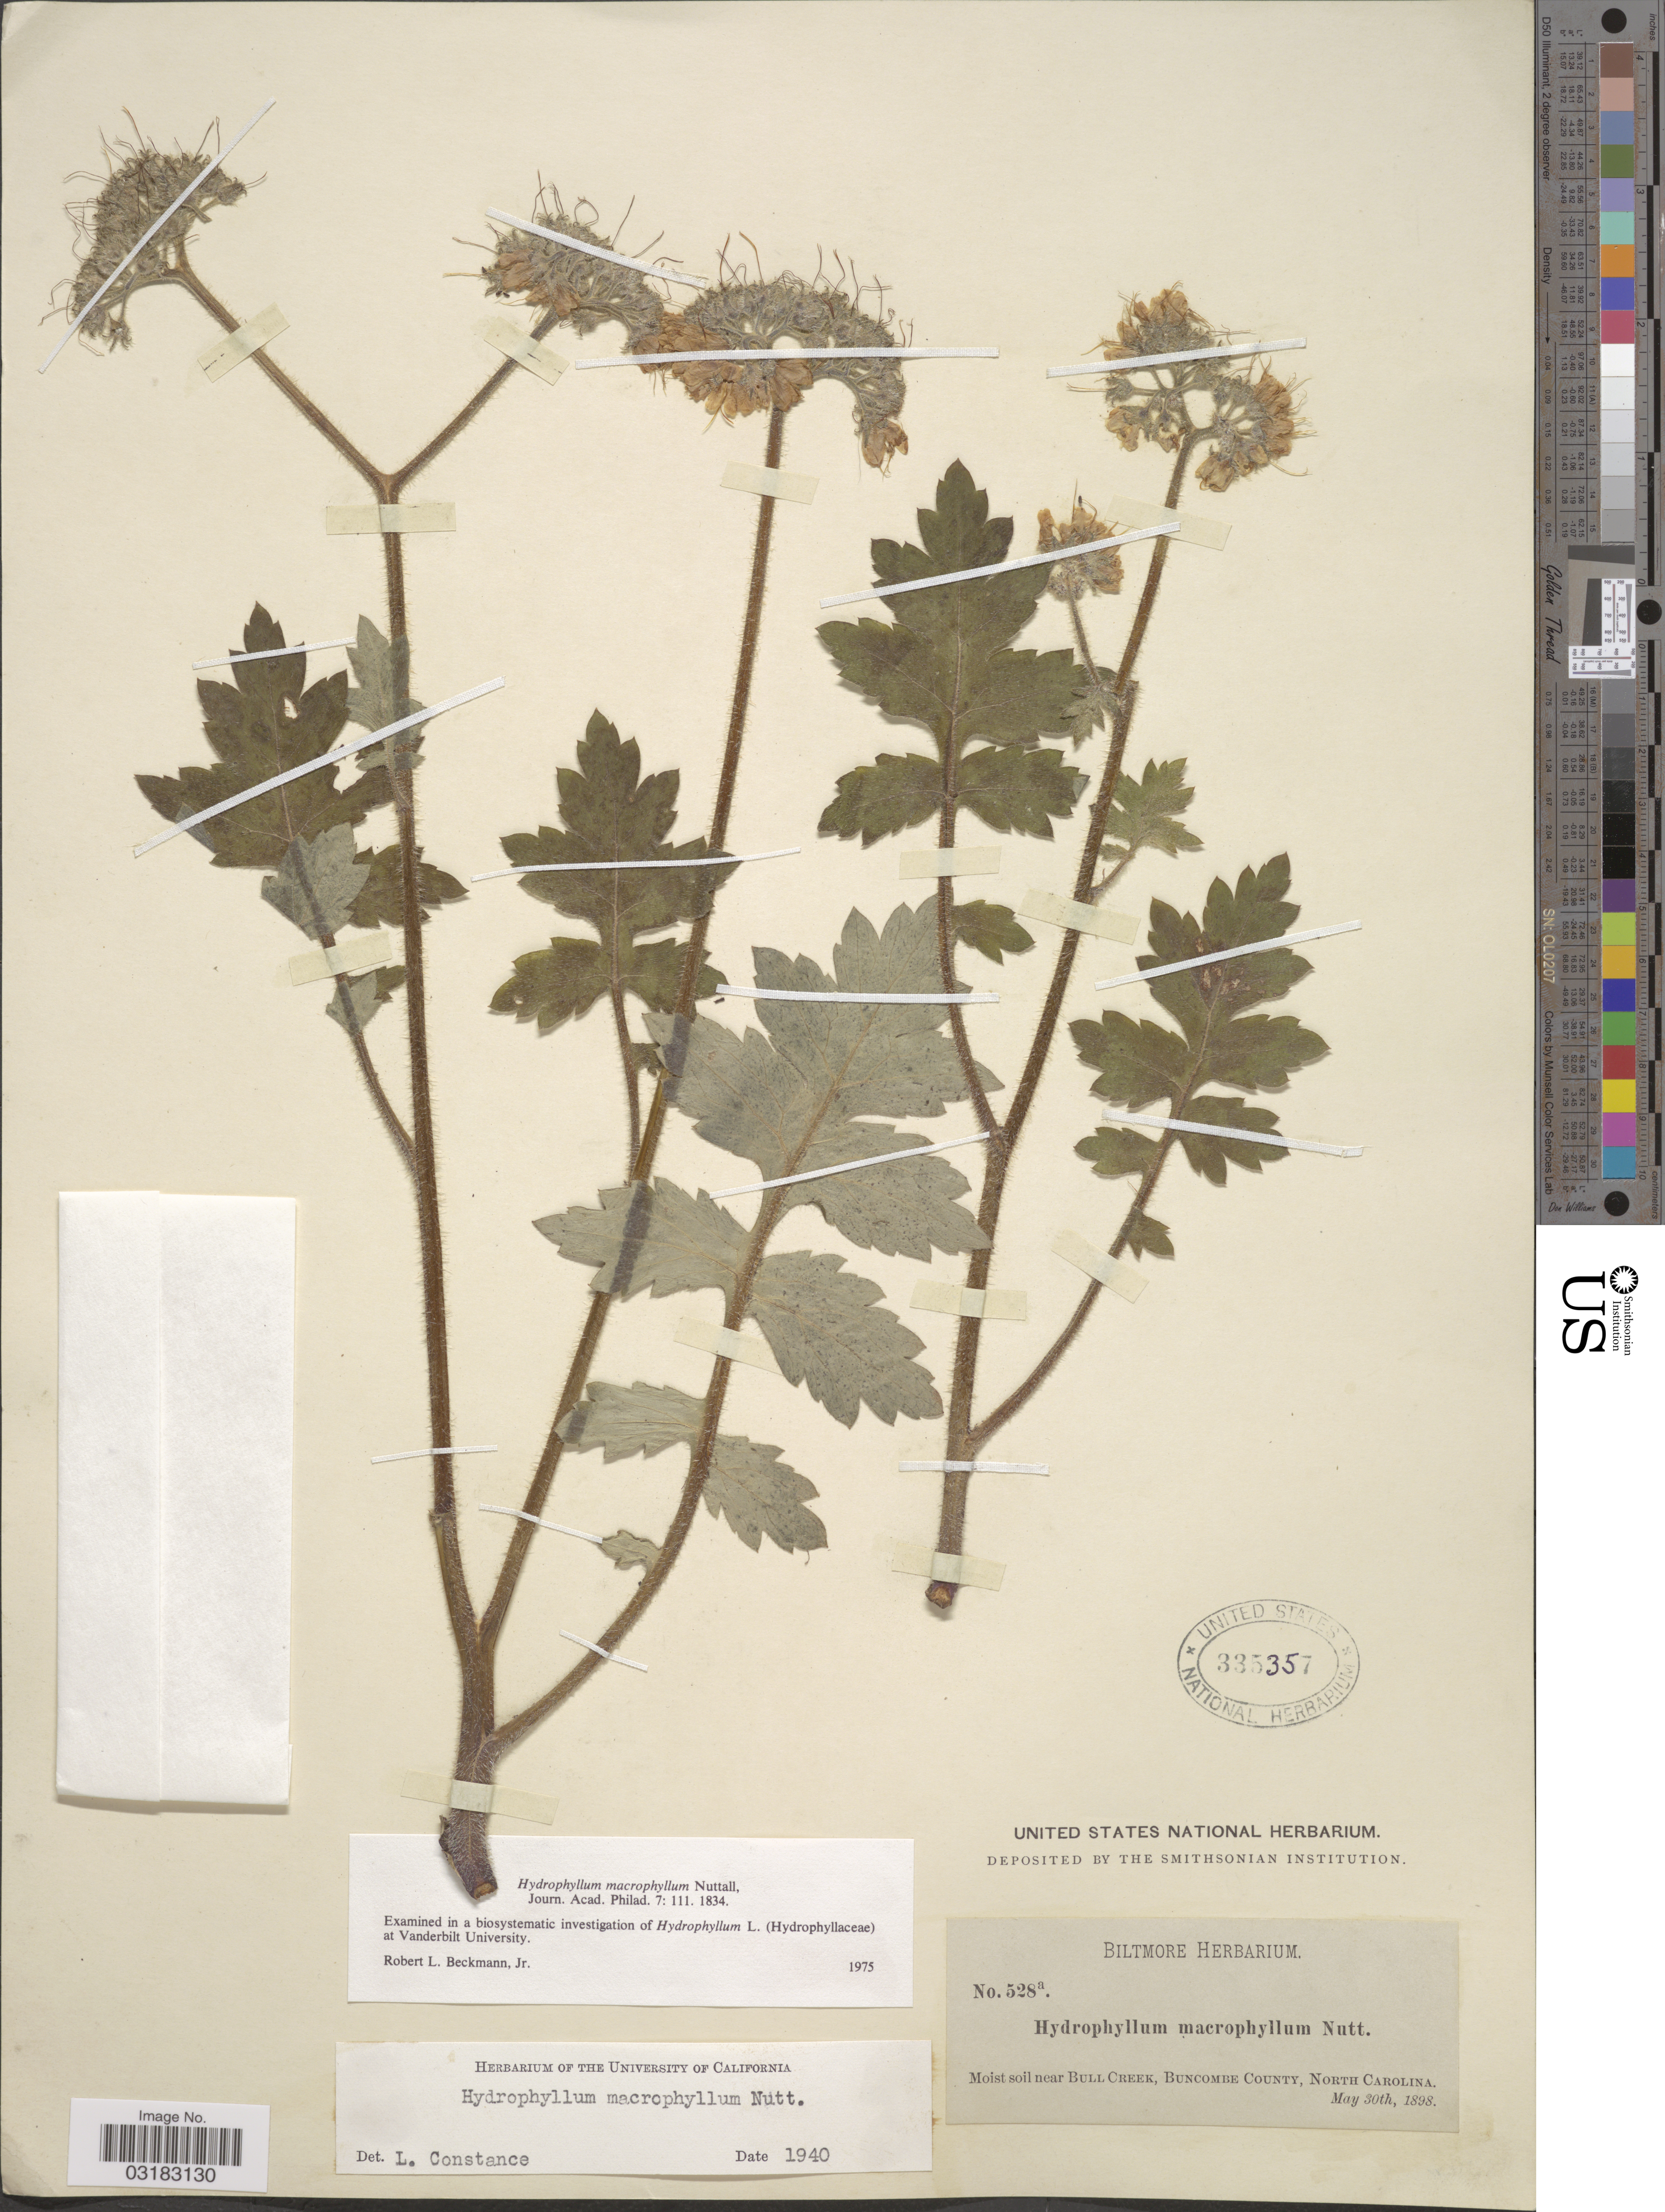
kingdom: Plantae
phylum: Tracheophyta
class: Magnoliopsida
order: Boraginales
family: Hydrophyllaceae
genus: Hydrophyllum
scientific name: Hydrophyllum macrophyllum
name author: Nutt.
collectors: ex herb. Biltmore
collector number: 528a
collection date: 1898-05-30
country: United States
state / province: North Carolina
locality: Moist soil near Bull Creek, Buncombe County.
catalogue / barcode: US 335357